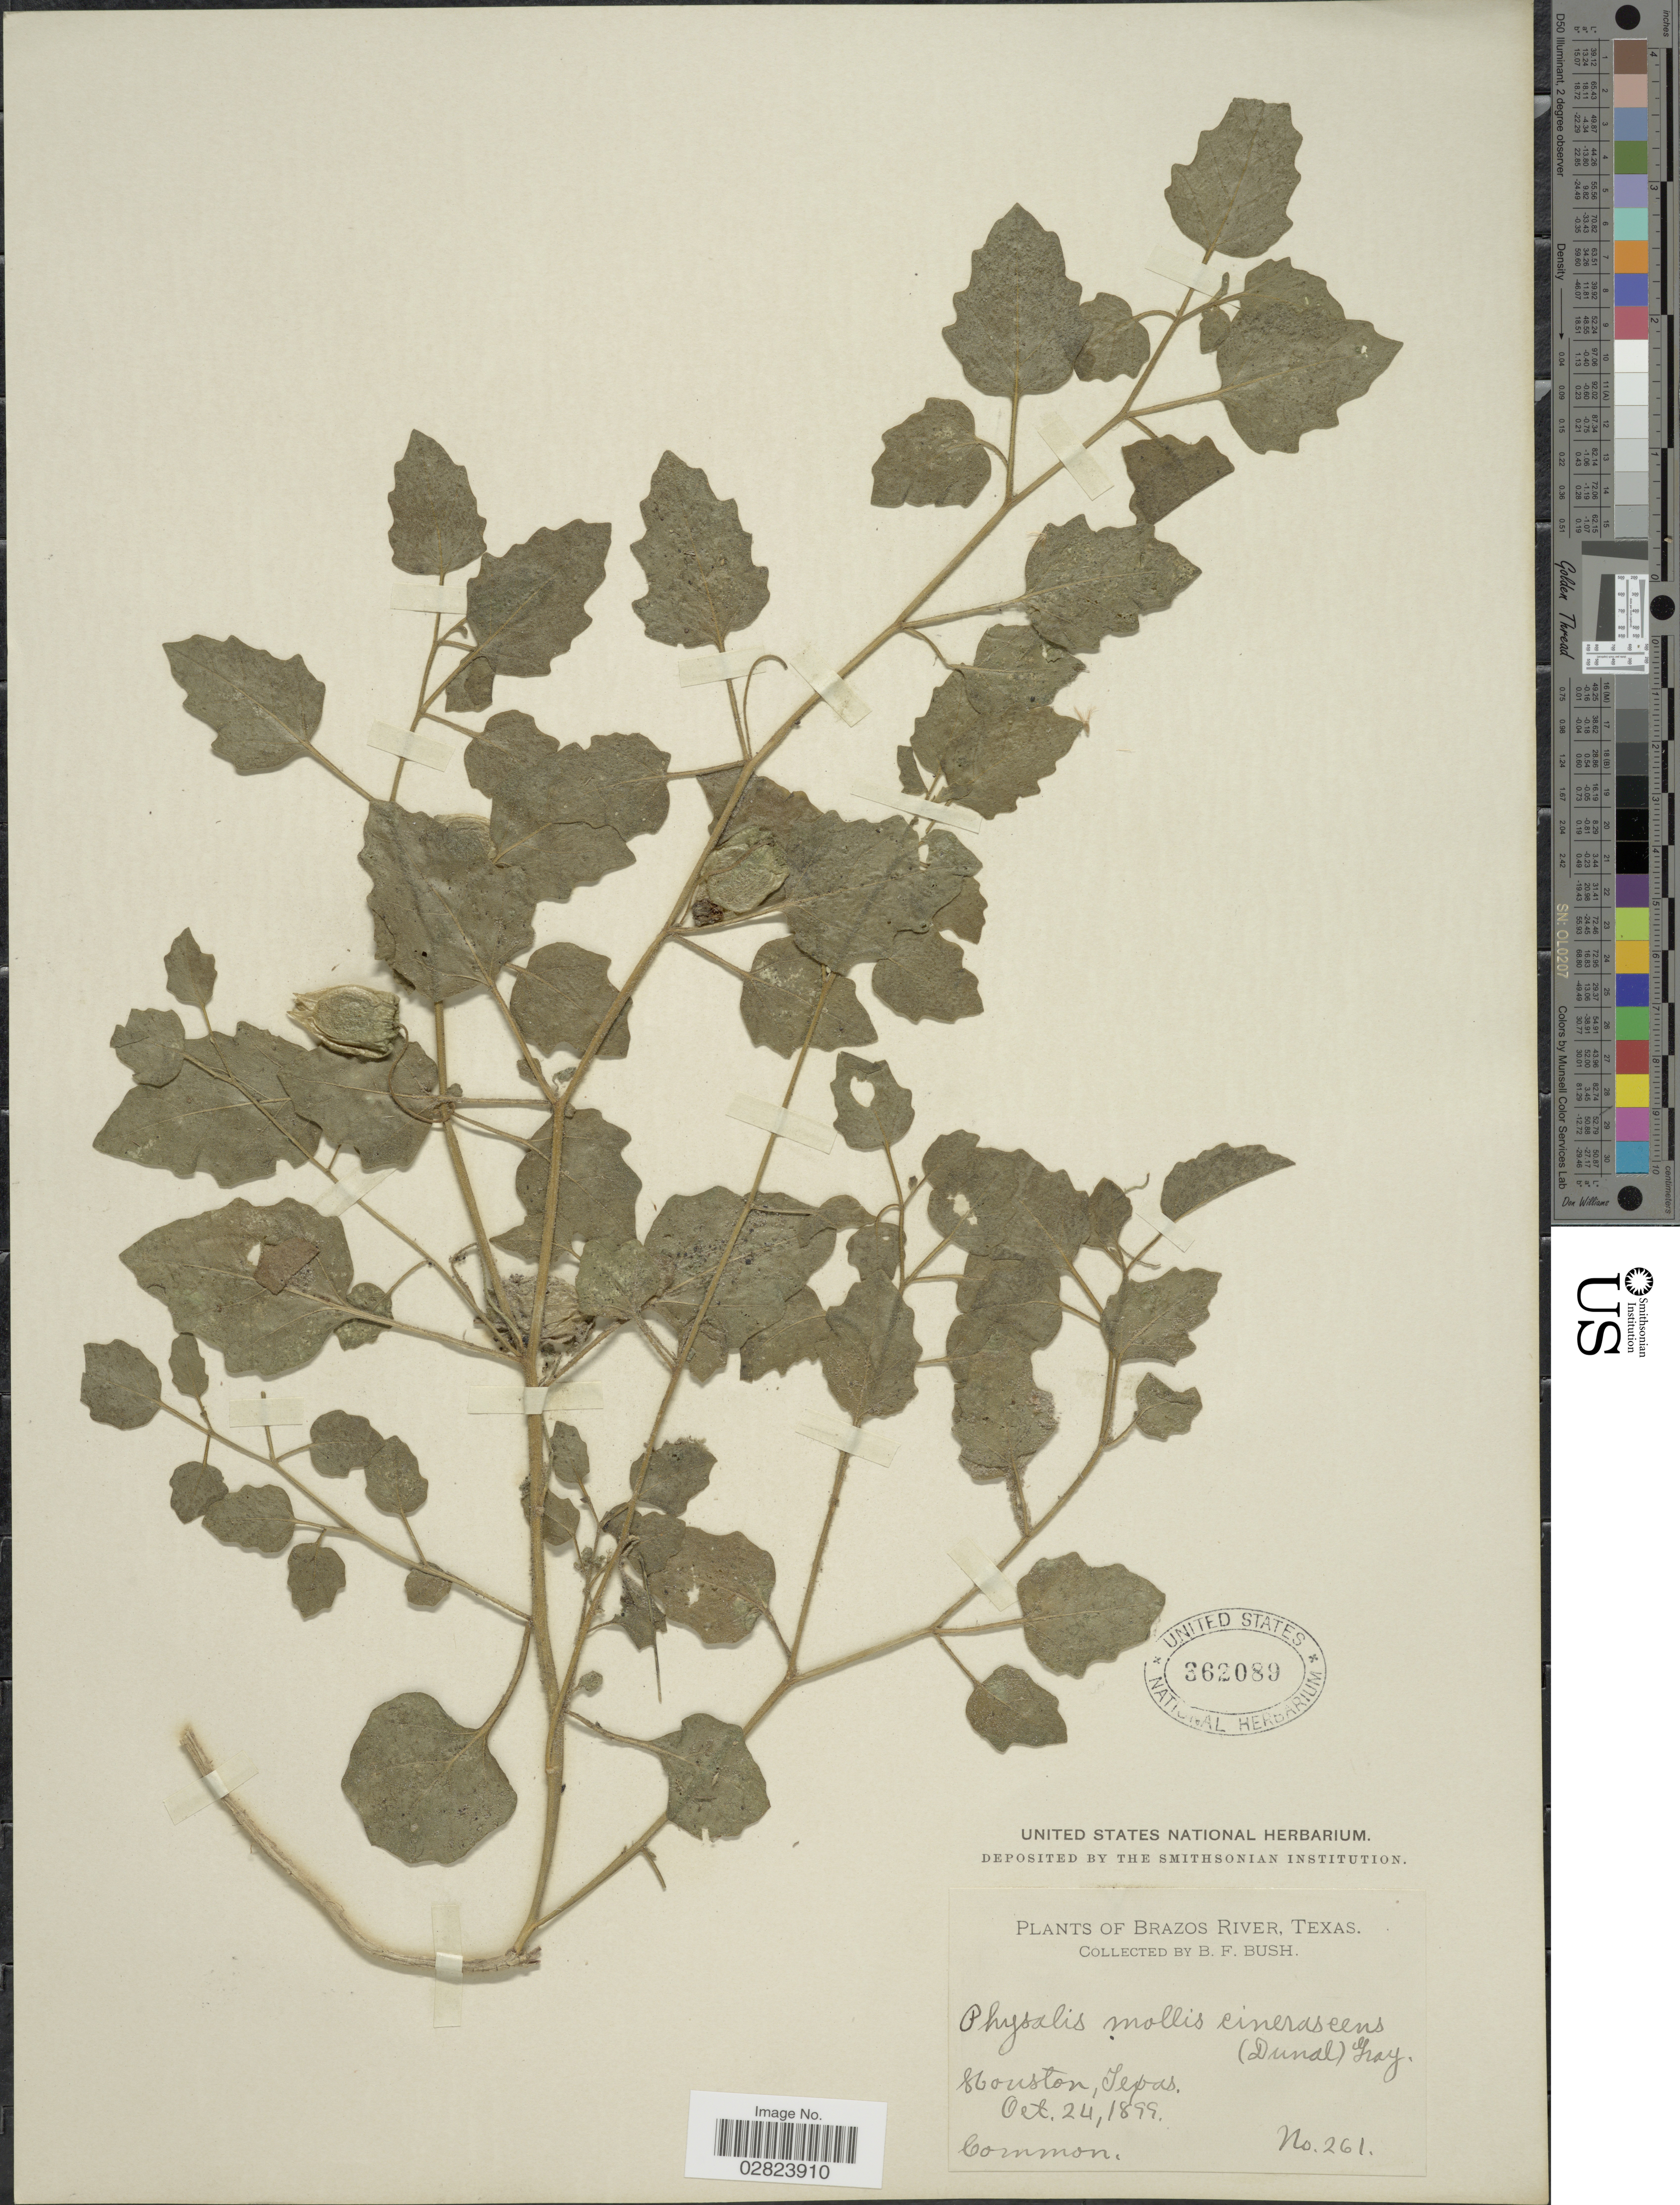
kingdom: Plantae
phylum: Tracheophyta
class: Magnoliopsida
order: Solanales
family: Solanaceae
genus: Physalis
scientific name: Physalis mollis var. cinerascens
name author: (Dunal) A. Gray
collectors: B. F. Bush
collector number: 261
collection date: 1899-10-24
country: United States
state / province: Texas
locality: Brazos River. Houston.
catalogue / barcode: US 362089